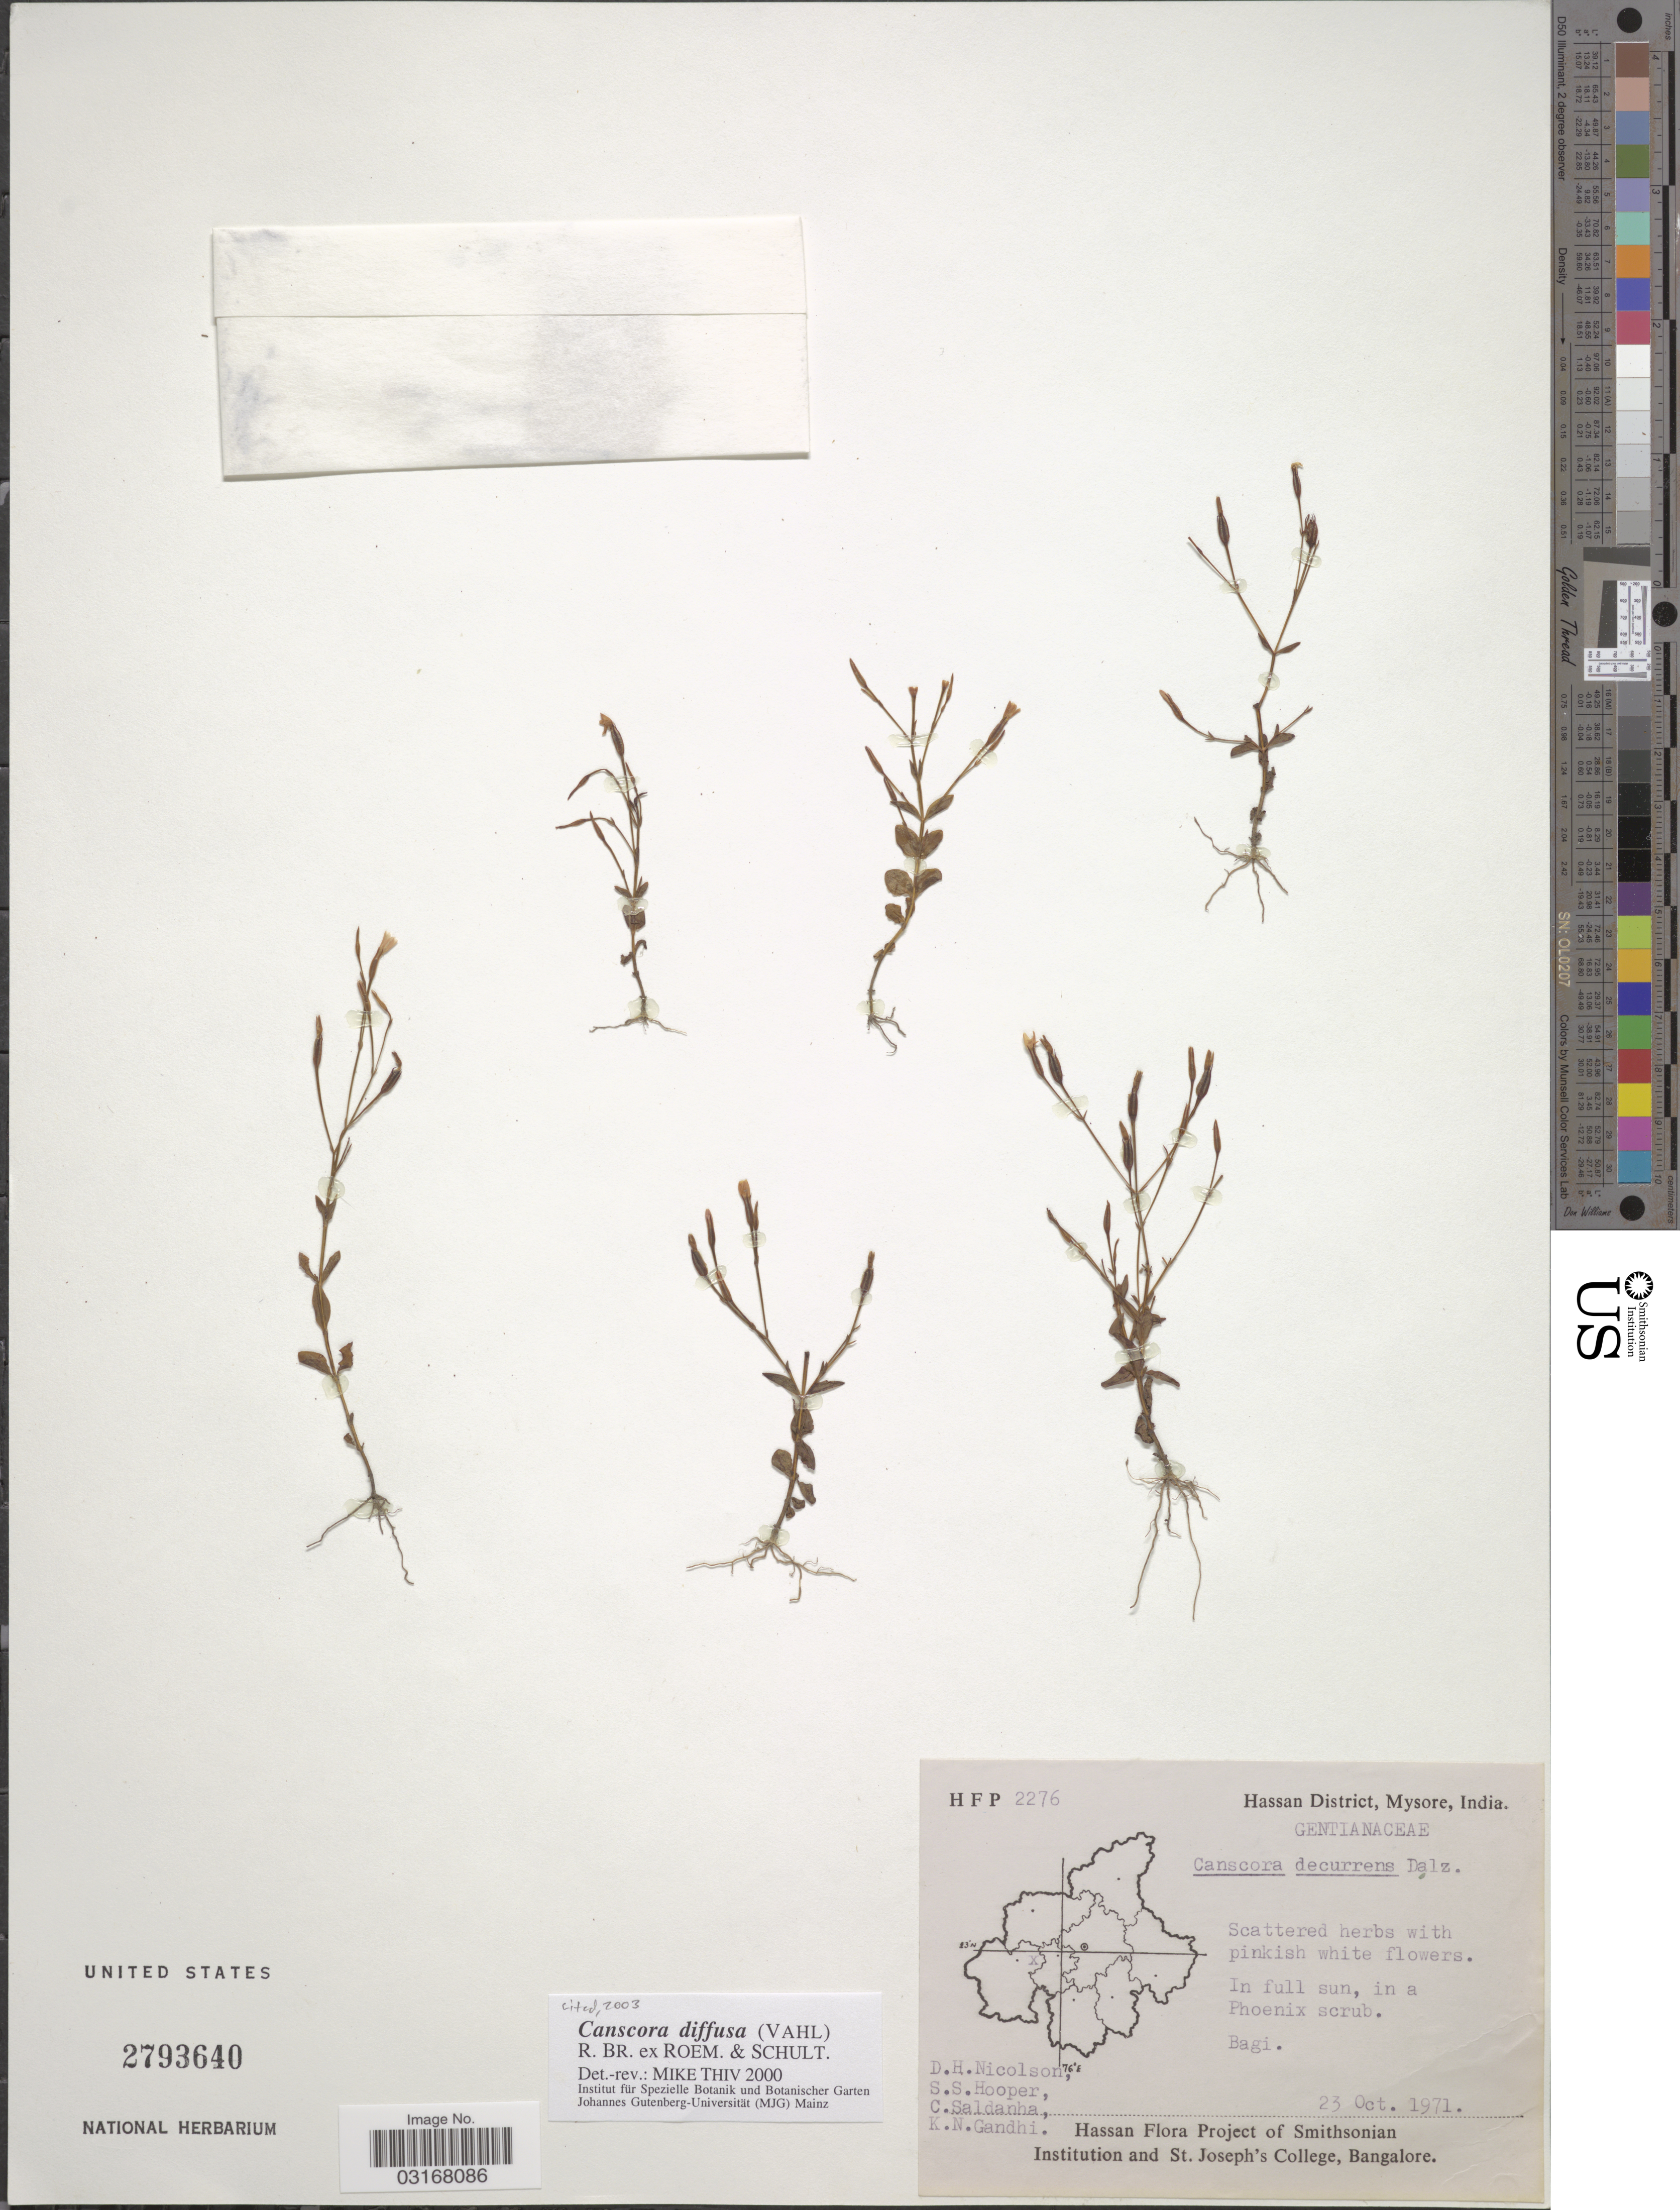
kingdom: Plantae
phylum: Tracheophyta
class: Magnoliopsida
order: Gentianales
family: Gentianaceae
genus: Canscora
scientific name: Canscora diffusa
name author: (Vahl) R. Br. ex Roem. & Schult.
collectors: D. H. Nicolson, S. S. Hooper, C. Saldanha & K. N. Gandhi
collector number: HFP2276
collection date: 1971-10-23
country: India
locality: Hassan District, Mysore. Bagi.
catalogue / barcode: US 2793640